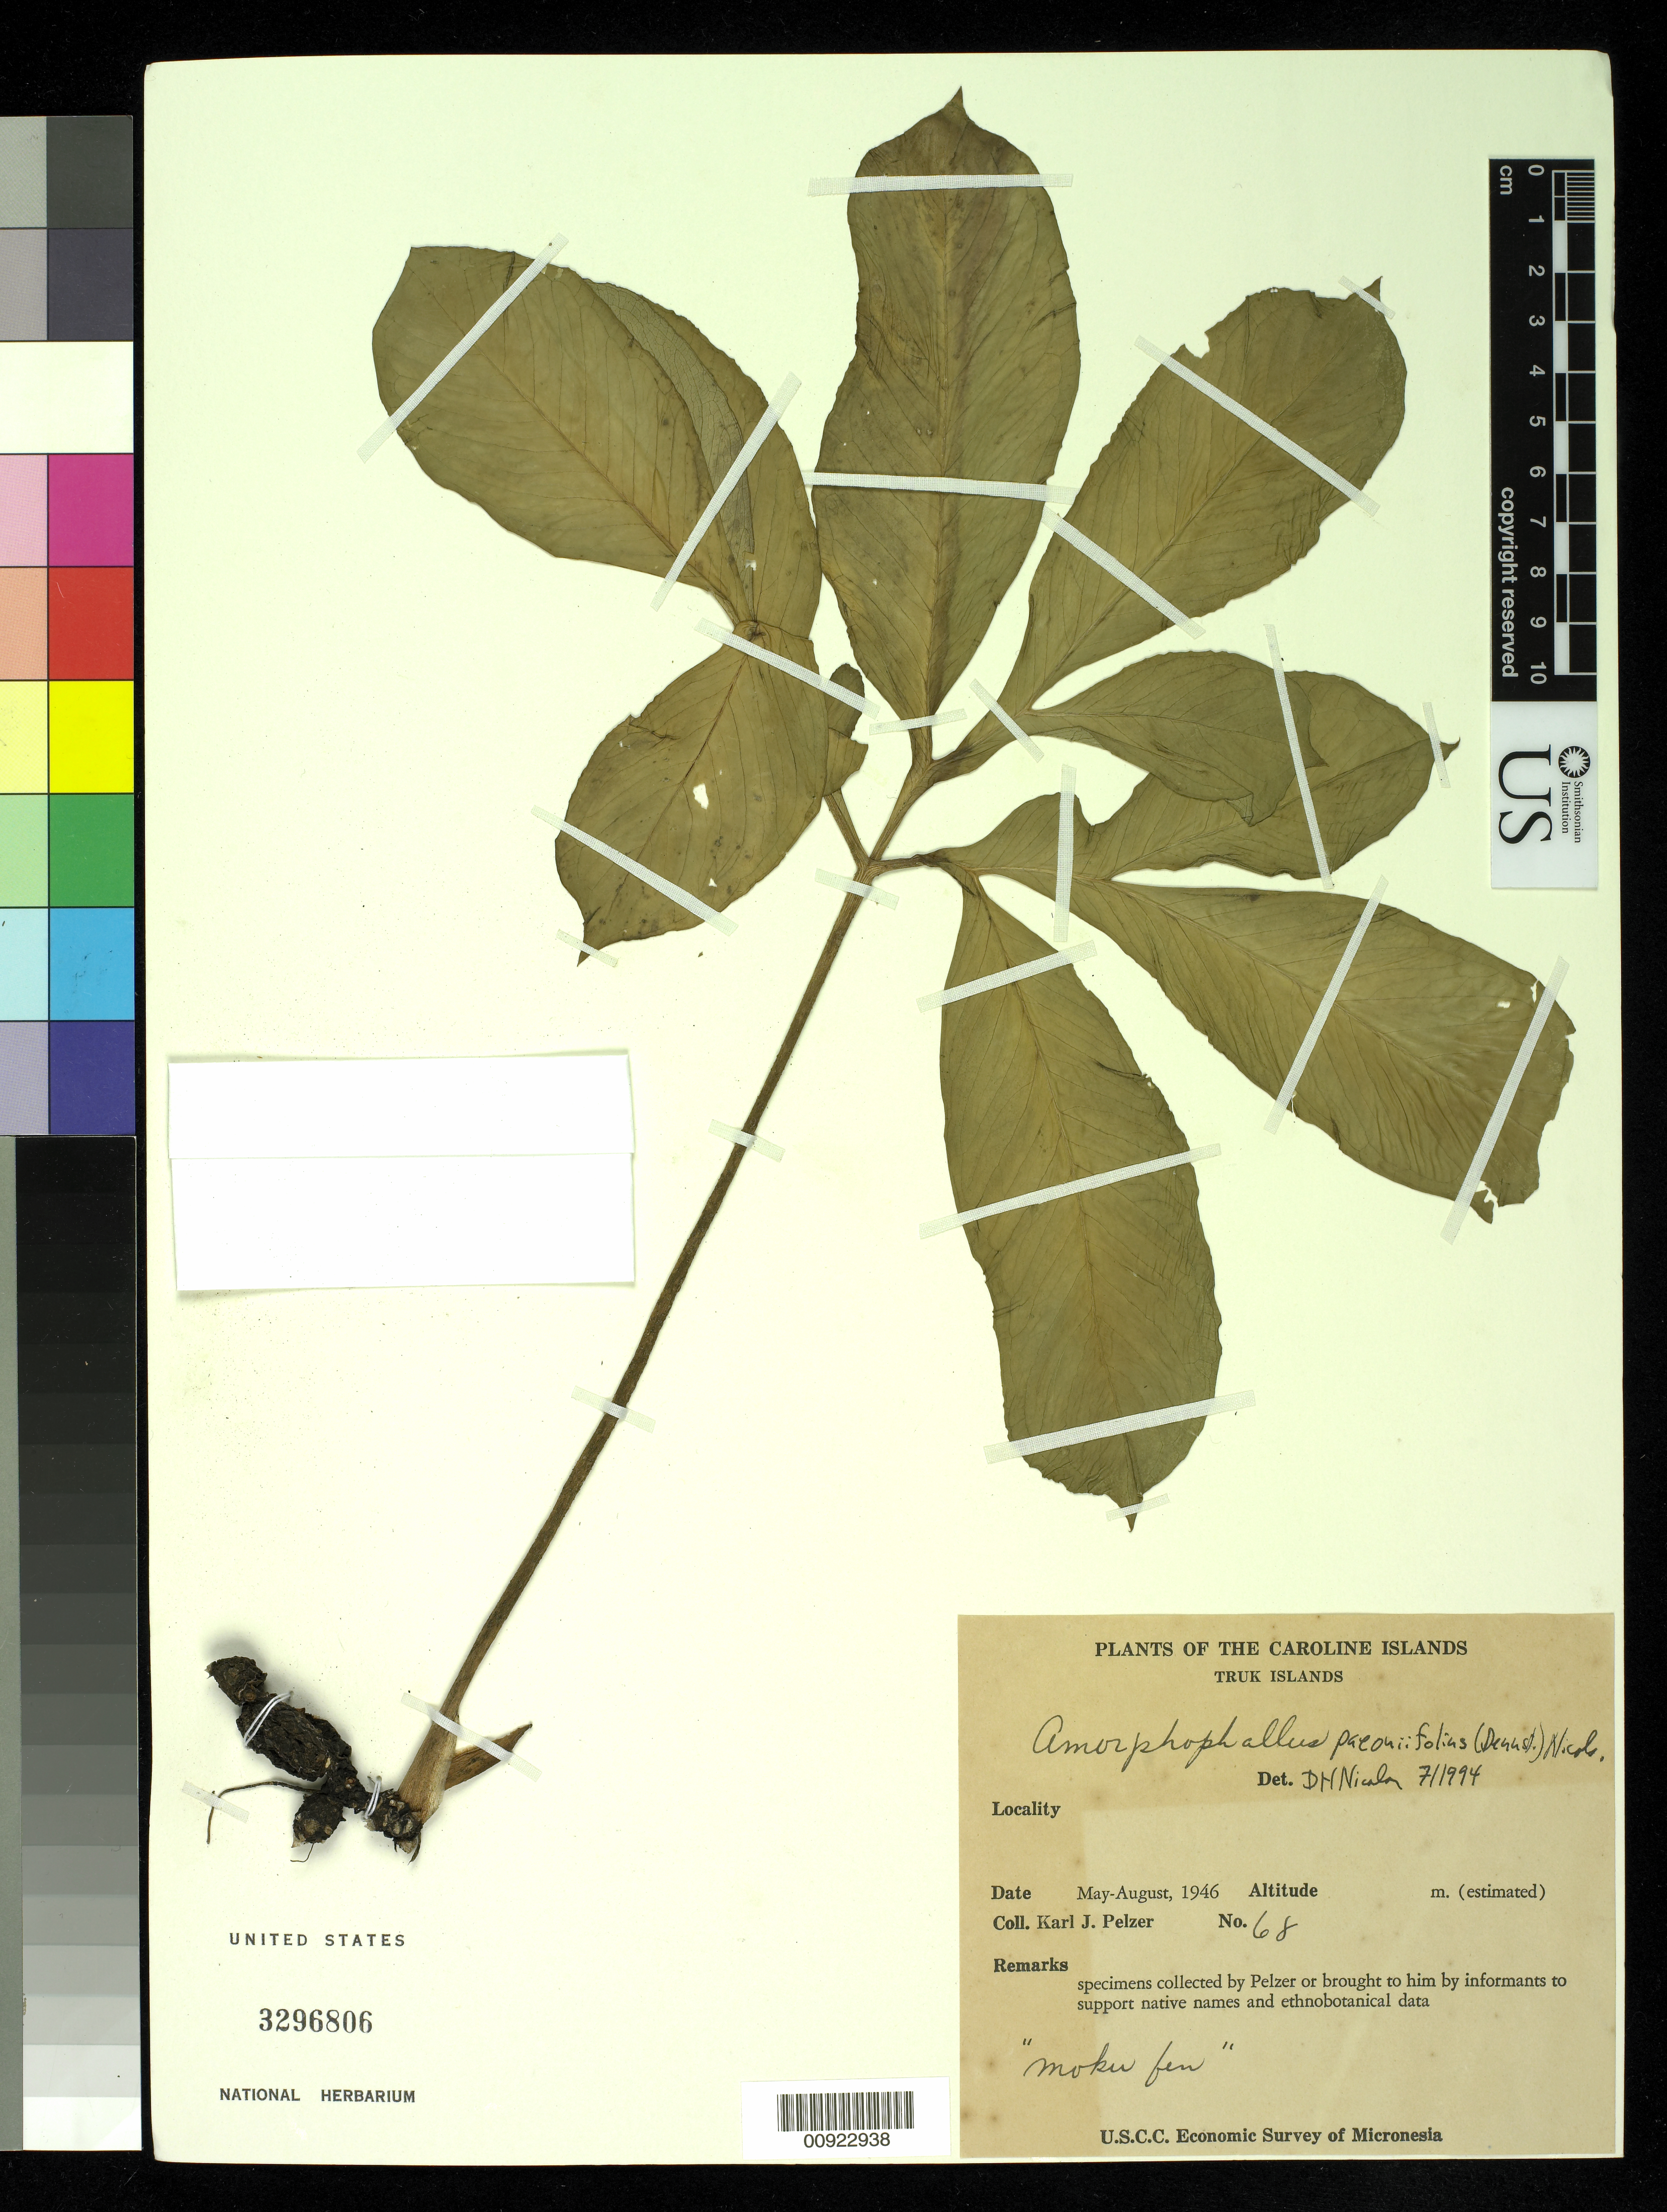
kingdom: Plantae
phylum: Tracheophyta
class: Liliopsida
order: Alismatales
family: Araceae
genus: Amorphophallus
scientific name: Amorphophallus paeoniifolius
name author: (Dennst.) Nicolson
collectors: K. J. Pelzer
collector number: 68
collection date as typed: May 1946 to Aug 1946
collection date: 1946-05/1946-08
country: Micronesia, Federated States of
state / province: Truk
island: Truk (Chuuk) Is.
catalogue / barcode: US 3296806